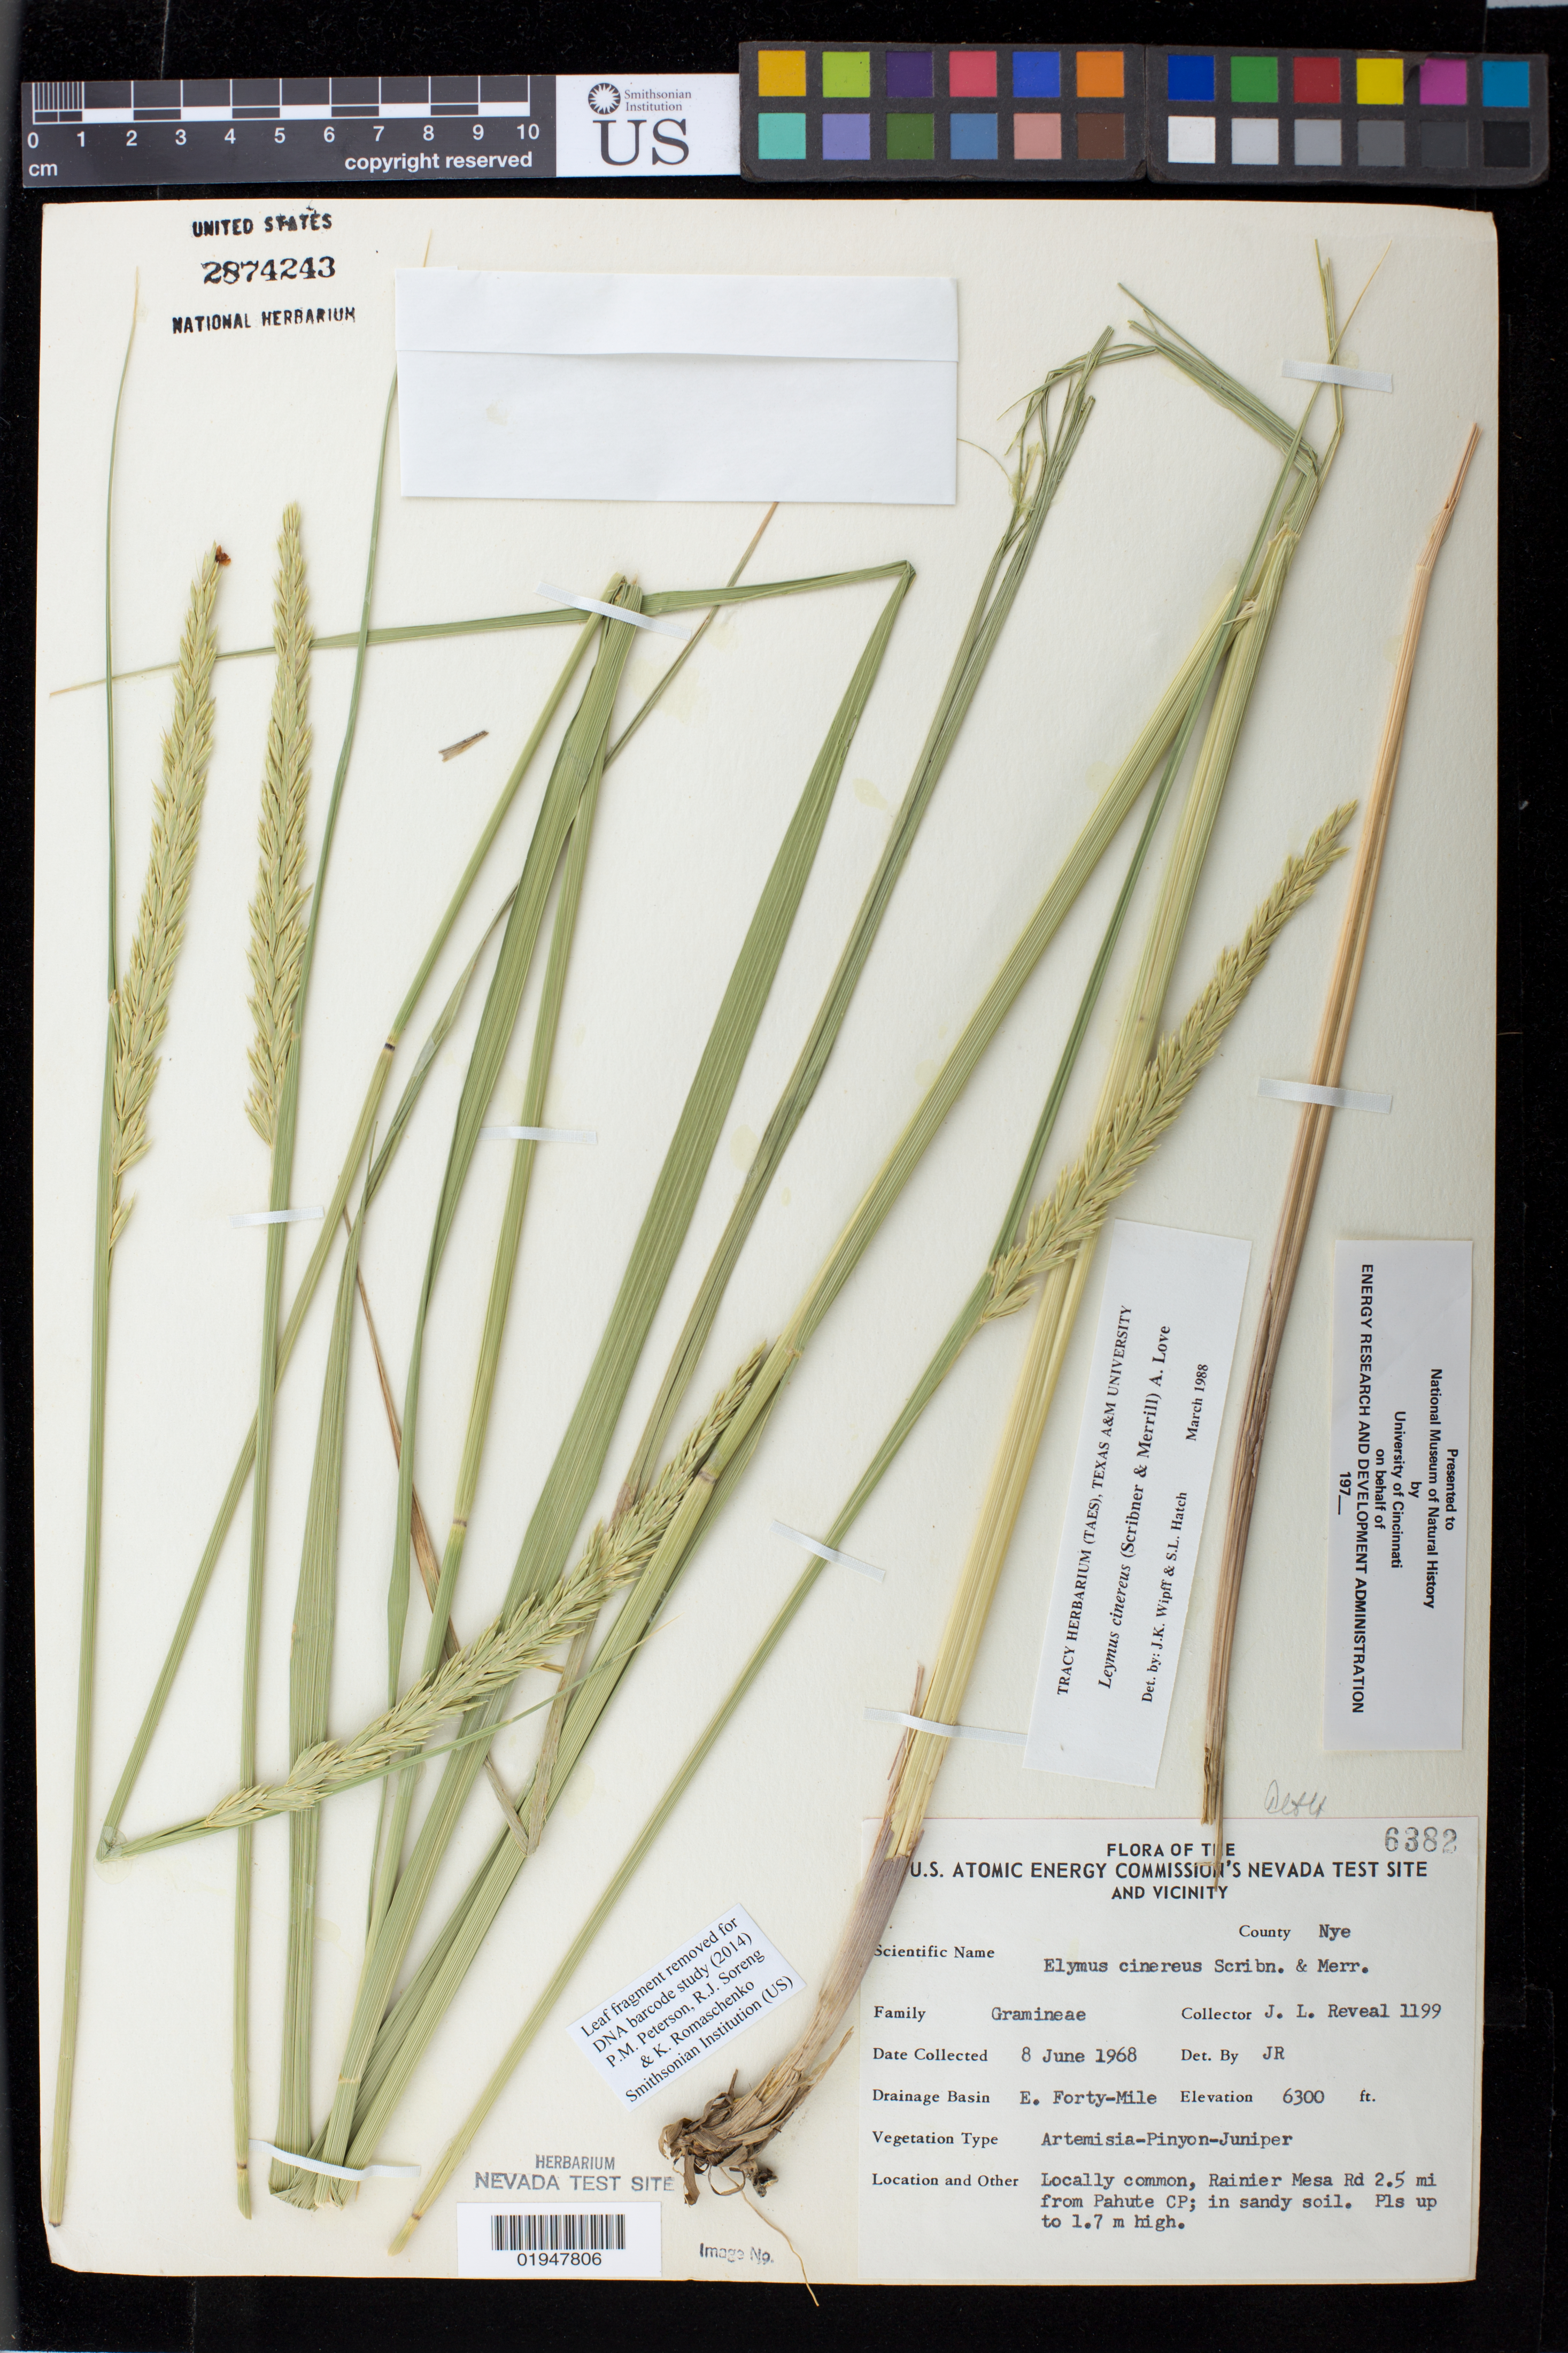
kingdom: Plantae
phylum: Tracheophyta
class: Liliopsida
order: Poales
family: Poaceae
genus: Leymus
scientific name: Leymus cinereus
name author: (Scribn. & Merr.) Á. Löve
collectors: J. L. Reveal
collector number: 1199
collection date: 1968-06-08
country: United States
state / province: Nevada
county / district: Nye County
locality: Drainage Basin - E. Forty-Mile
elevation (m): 1920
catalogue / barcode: US 2874243